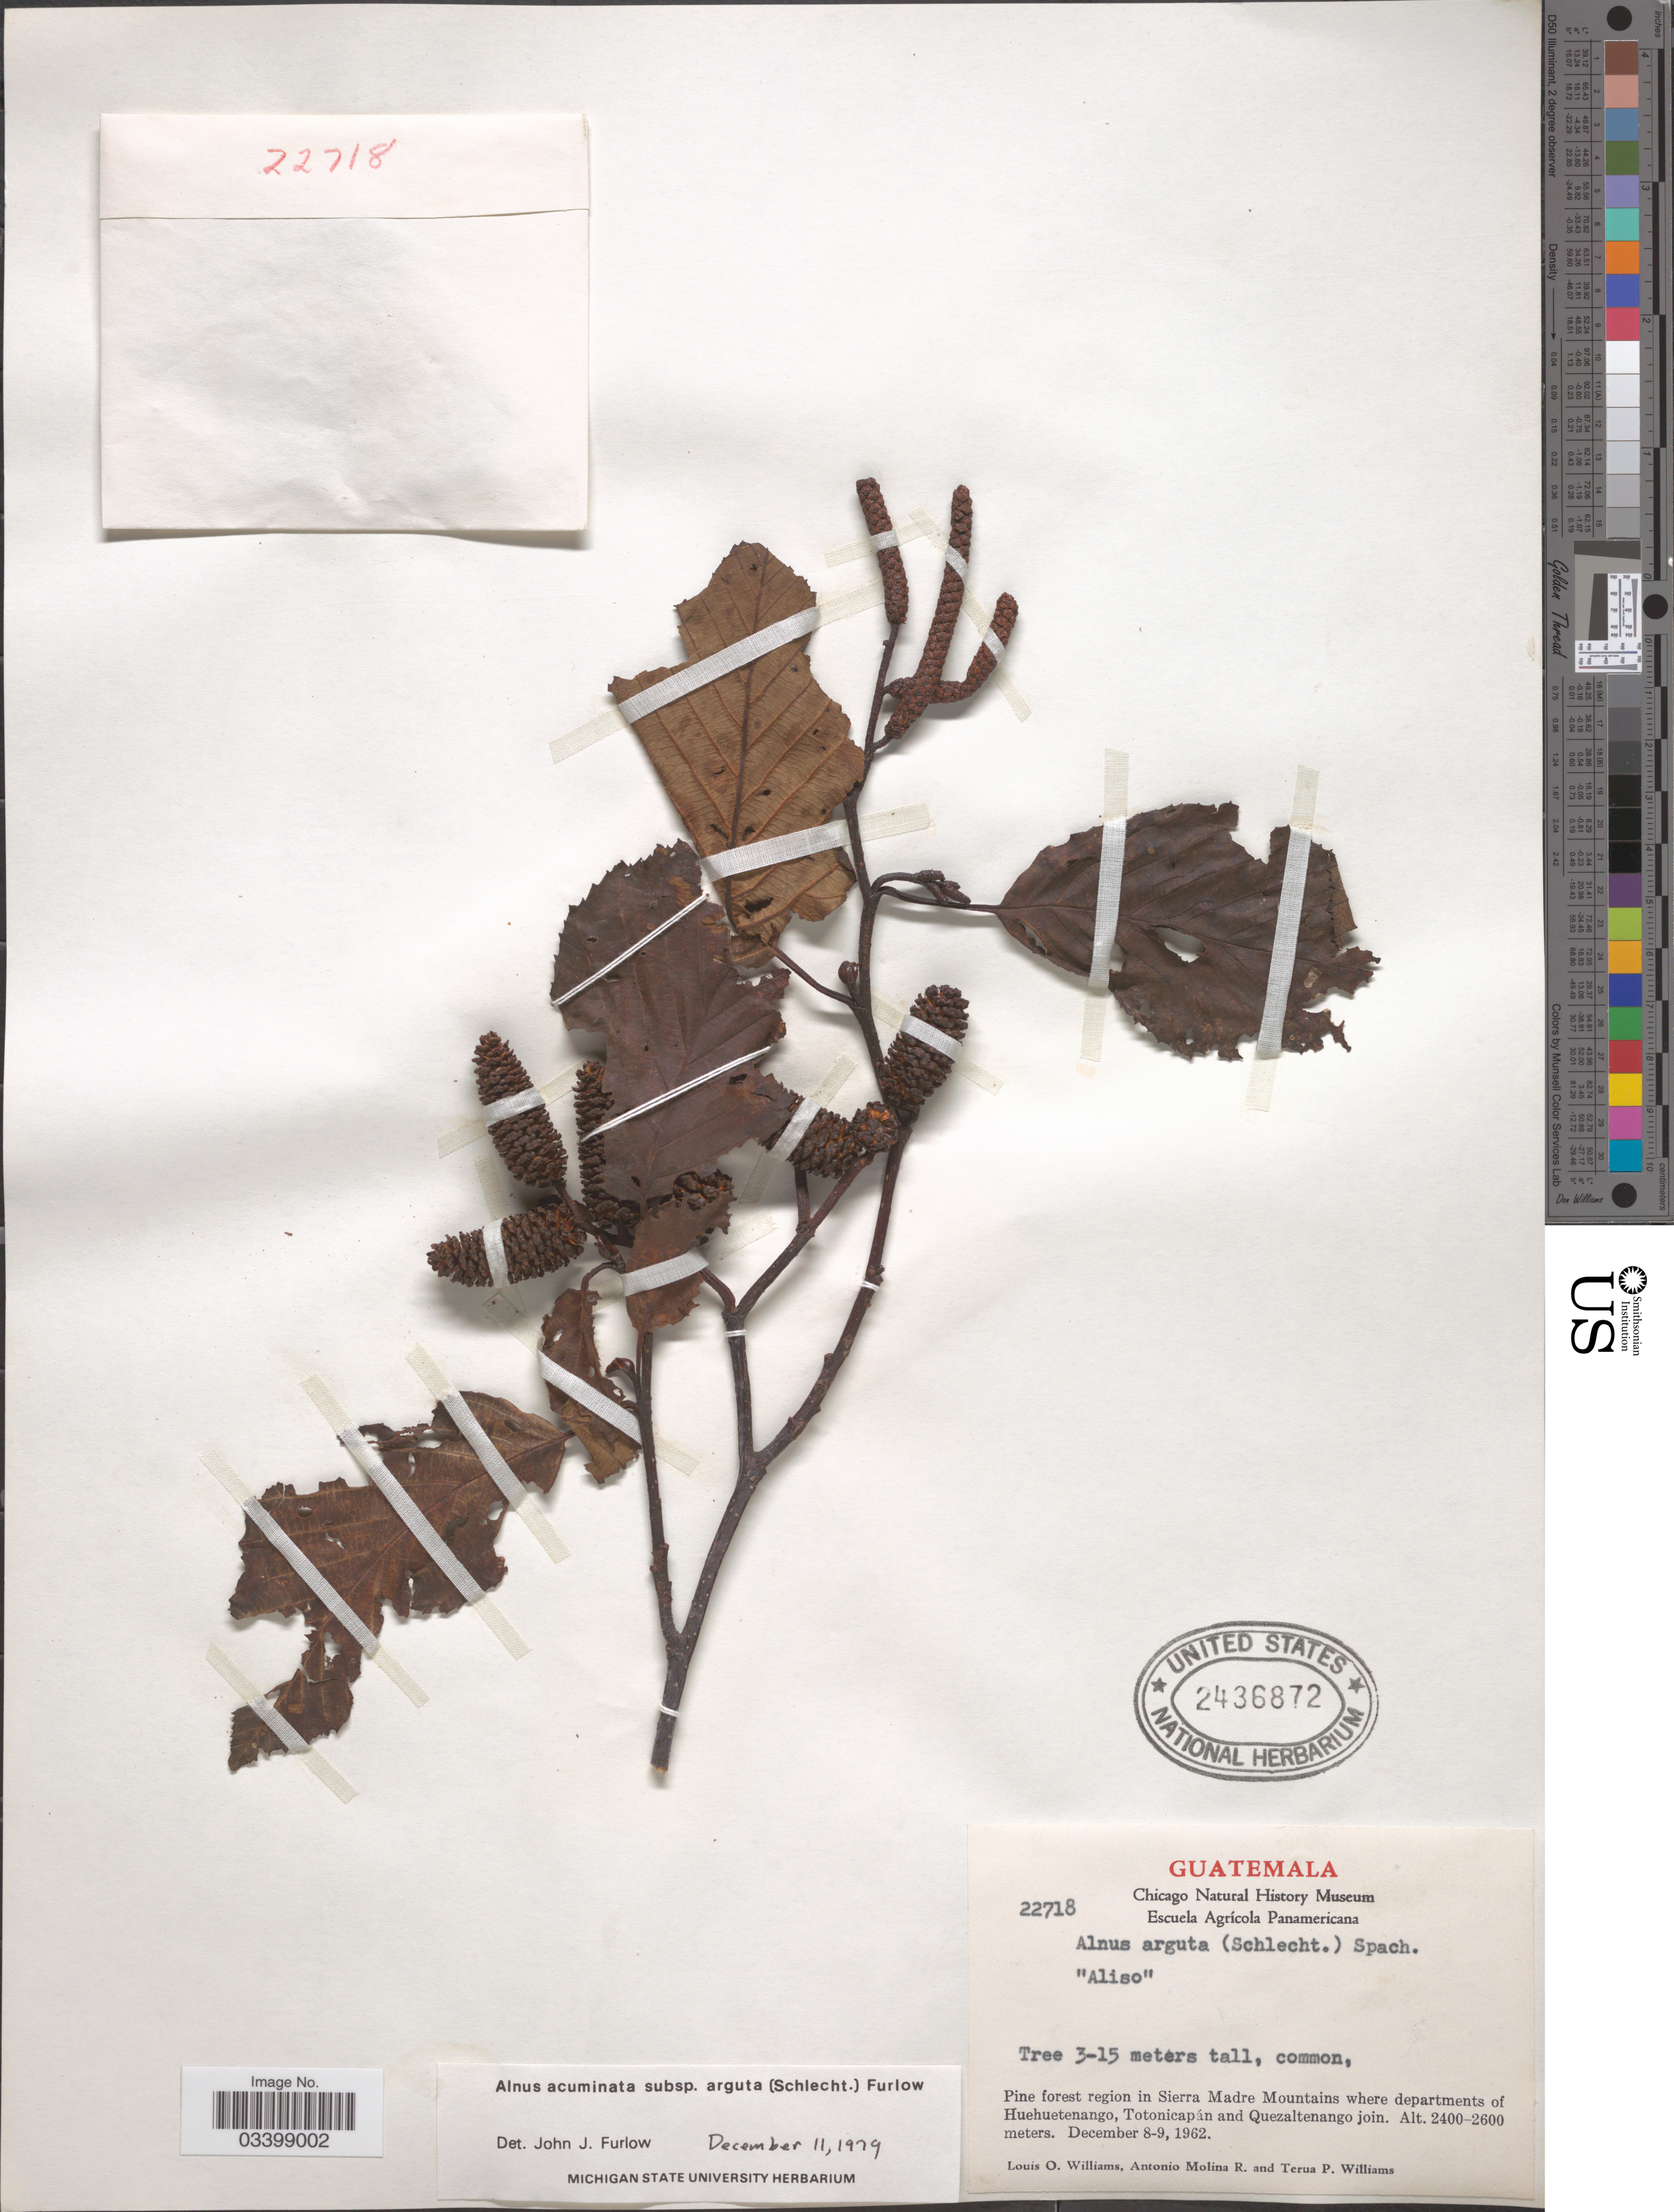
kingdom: Plantae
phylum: Tracheophyta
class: Magnoliopsida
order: Fagales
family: Betulaceae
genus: Alnus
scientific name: Alnus acuminata subsp. arguta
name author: (Schltdl.) Furlow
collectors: L. O. Williams, A. Molina R. & T. Williams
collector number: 22718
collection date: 1962-12-08/1962-12-09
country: Guatemala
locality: Pine forest region in Sierra Madre Mountains where departments of Huehuetenango, Totonicapán and Quezaltenango join.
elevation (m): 2400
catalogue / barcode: US 2436872